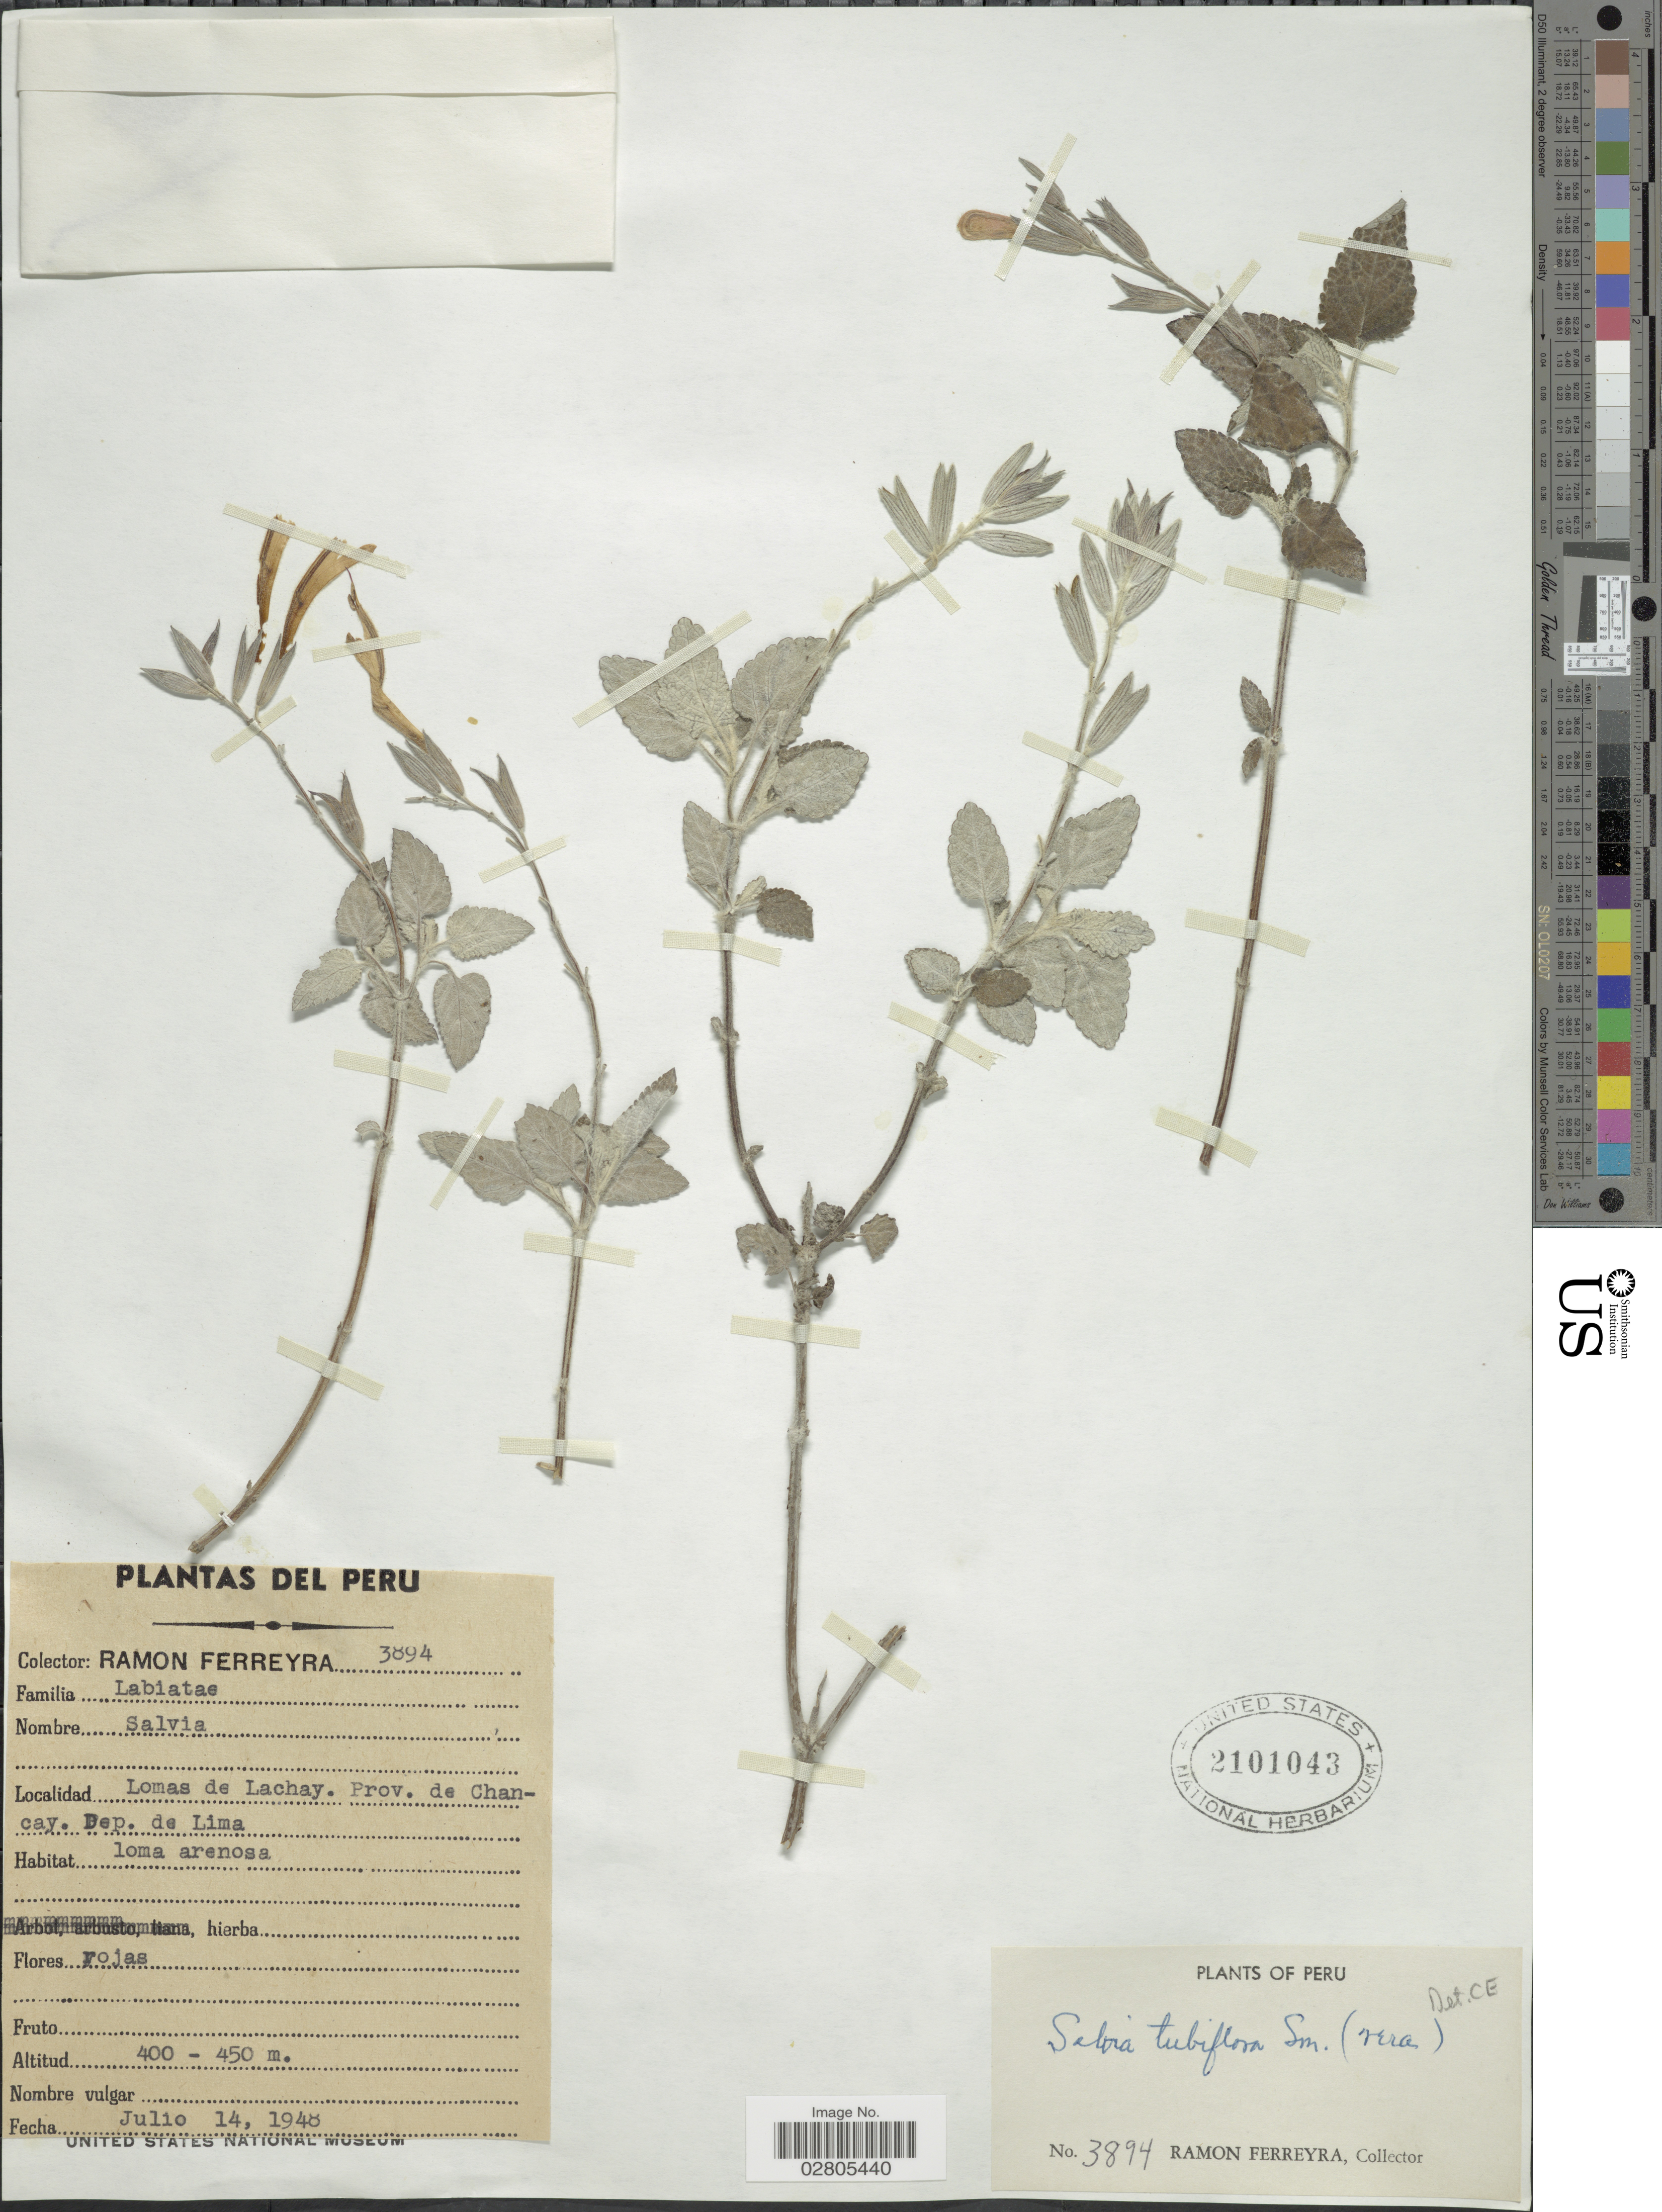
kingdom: Plantae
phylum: Tracheophyta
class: Magnoliopsida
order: Lamiales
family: Lamiaceae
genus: Salvia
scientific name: Salvia tubiflora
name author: Sm.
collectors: R. A. Ferreyra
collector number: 3894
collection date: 1948-07-14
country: Peru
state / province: Lima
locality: Lomas de Lachay. Prov. de Chancay. Dep. de Lima.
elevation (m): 400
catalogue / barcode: US 2101043